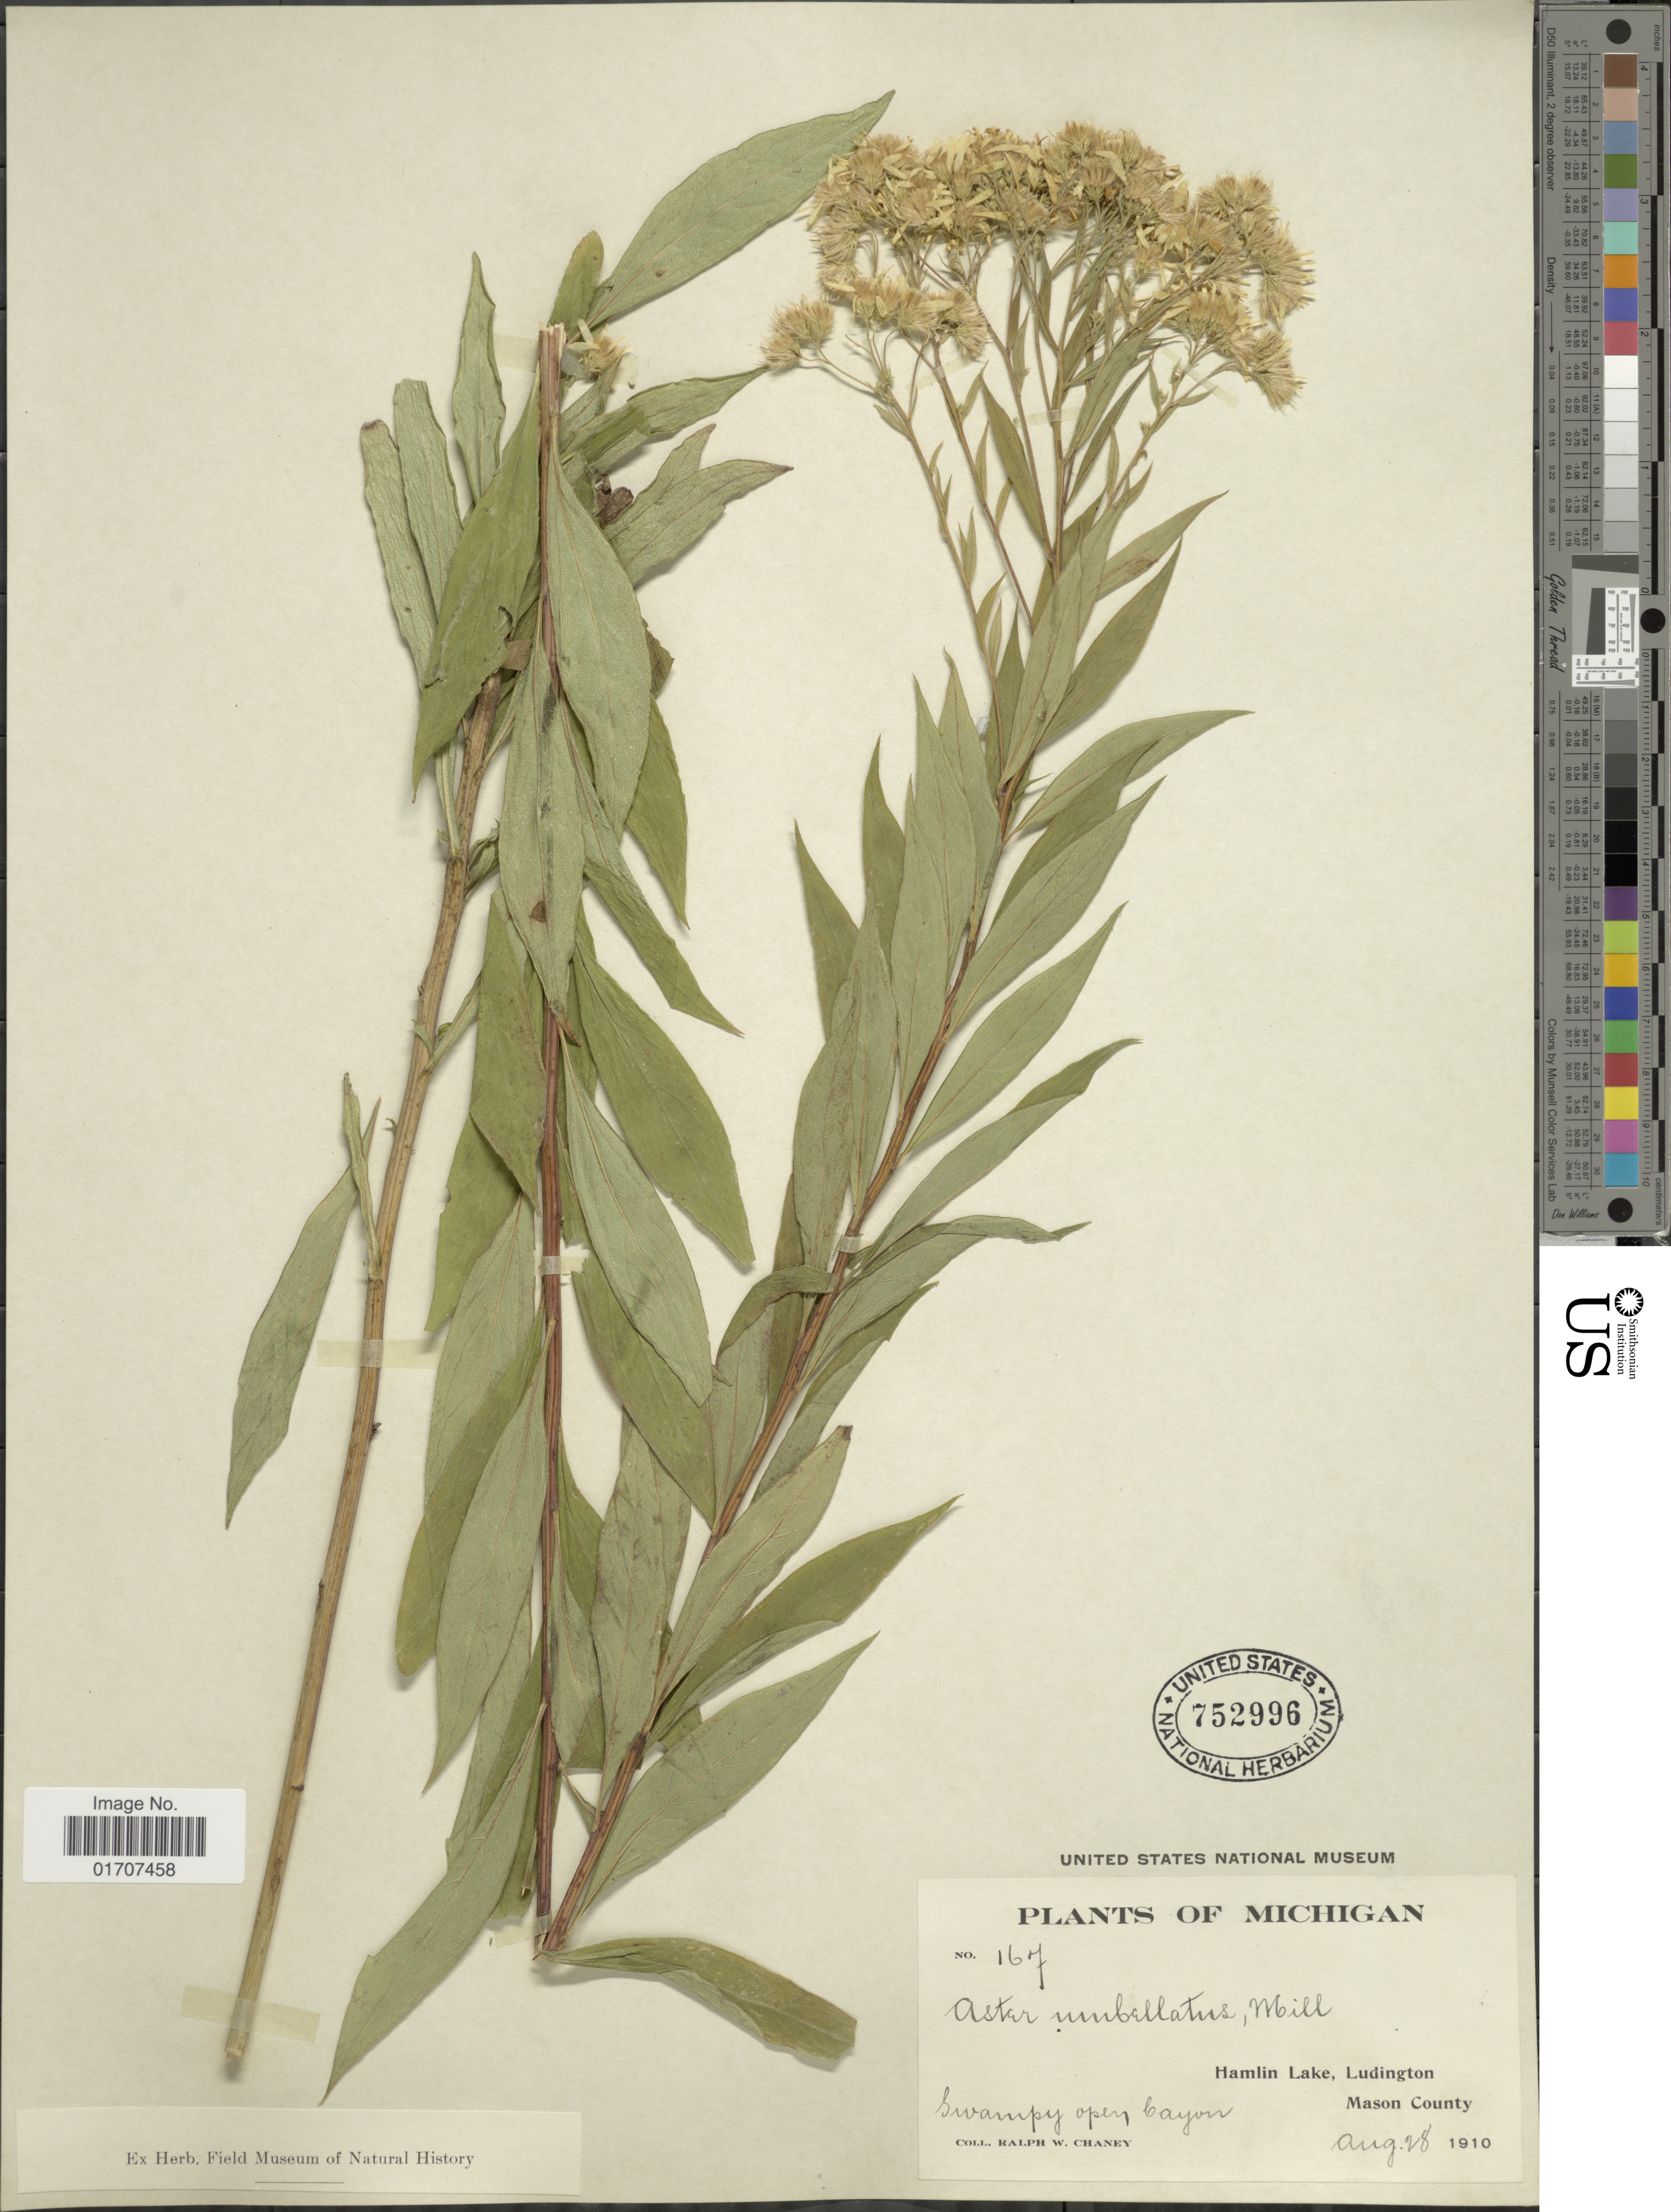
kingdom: Plantae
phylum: Tracheophyta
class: Magnoliopsida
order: Asterales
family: Asteraceae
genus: Doellingeria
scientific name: Doellingeria umbellata var. umbellata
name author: Nees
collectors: R. Chaney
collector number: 167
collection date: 1910-08-28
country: United States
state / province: Michigan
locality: Hamlin Lake, Ludington, Mason County, swampy open, canyon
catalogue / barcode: US 752996